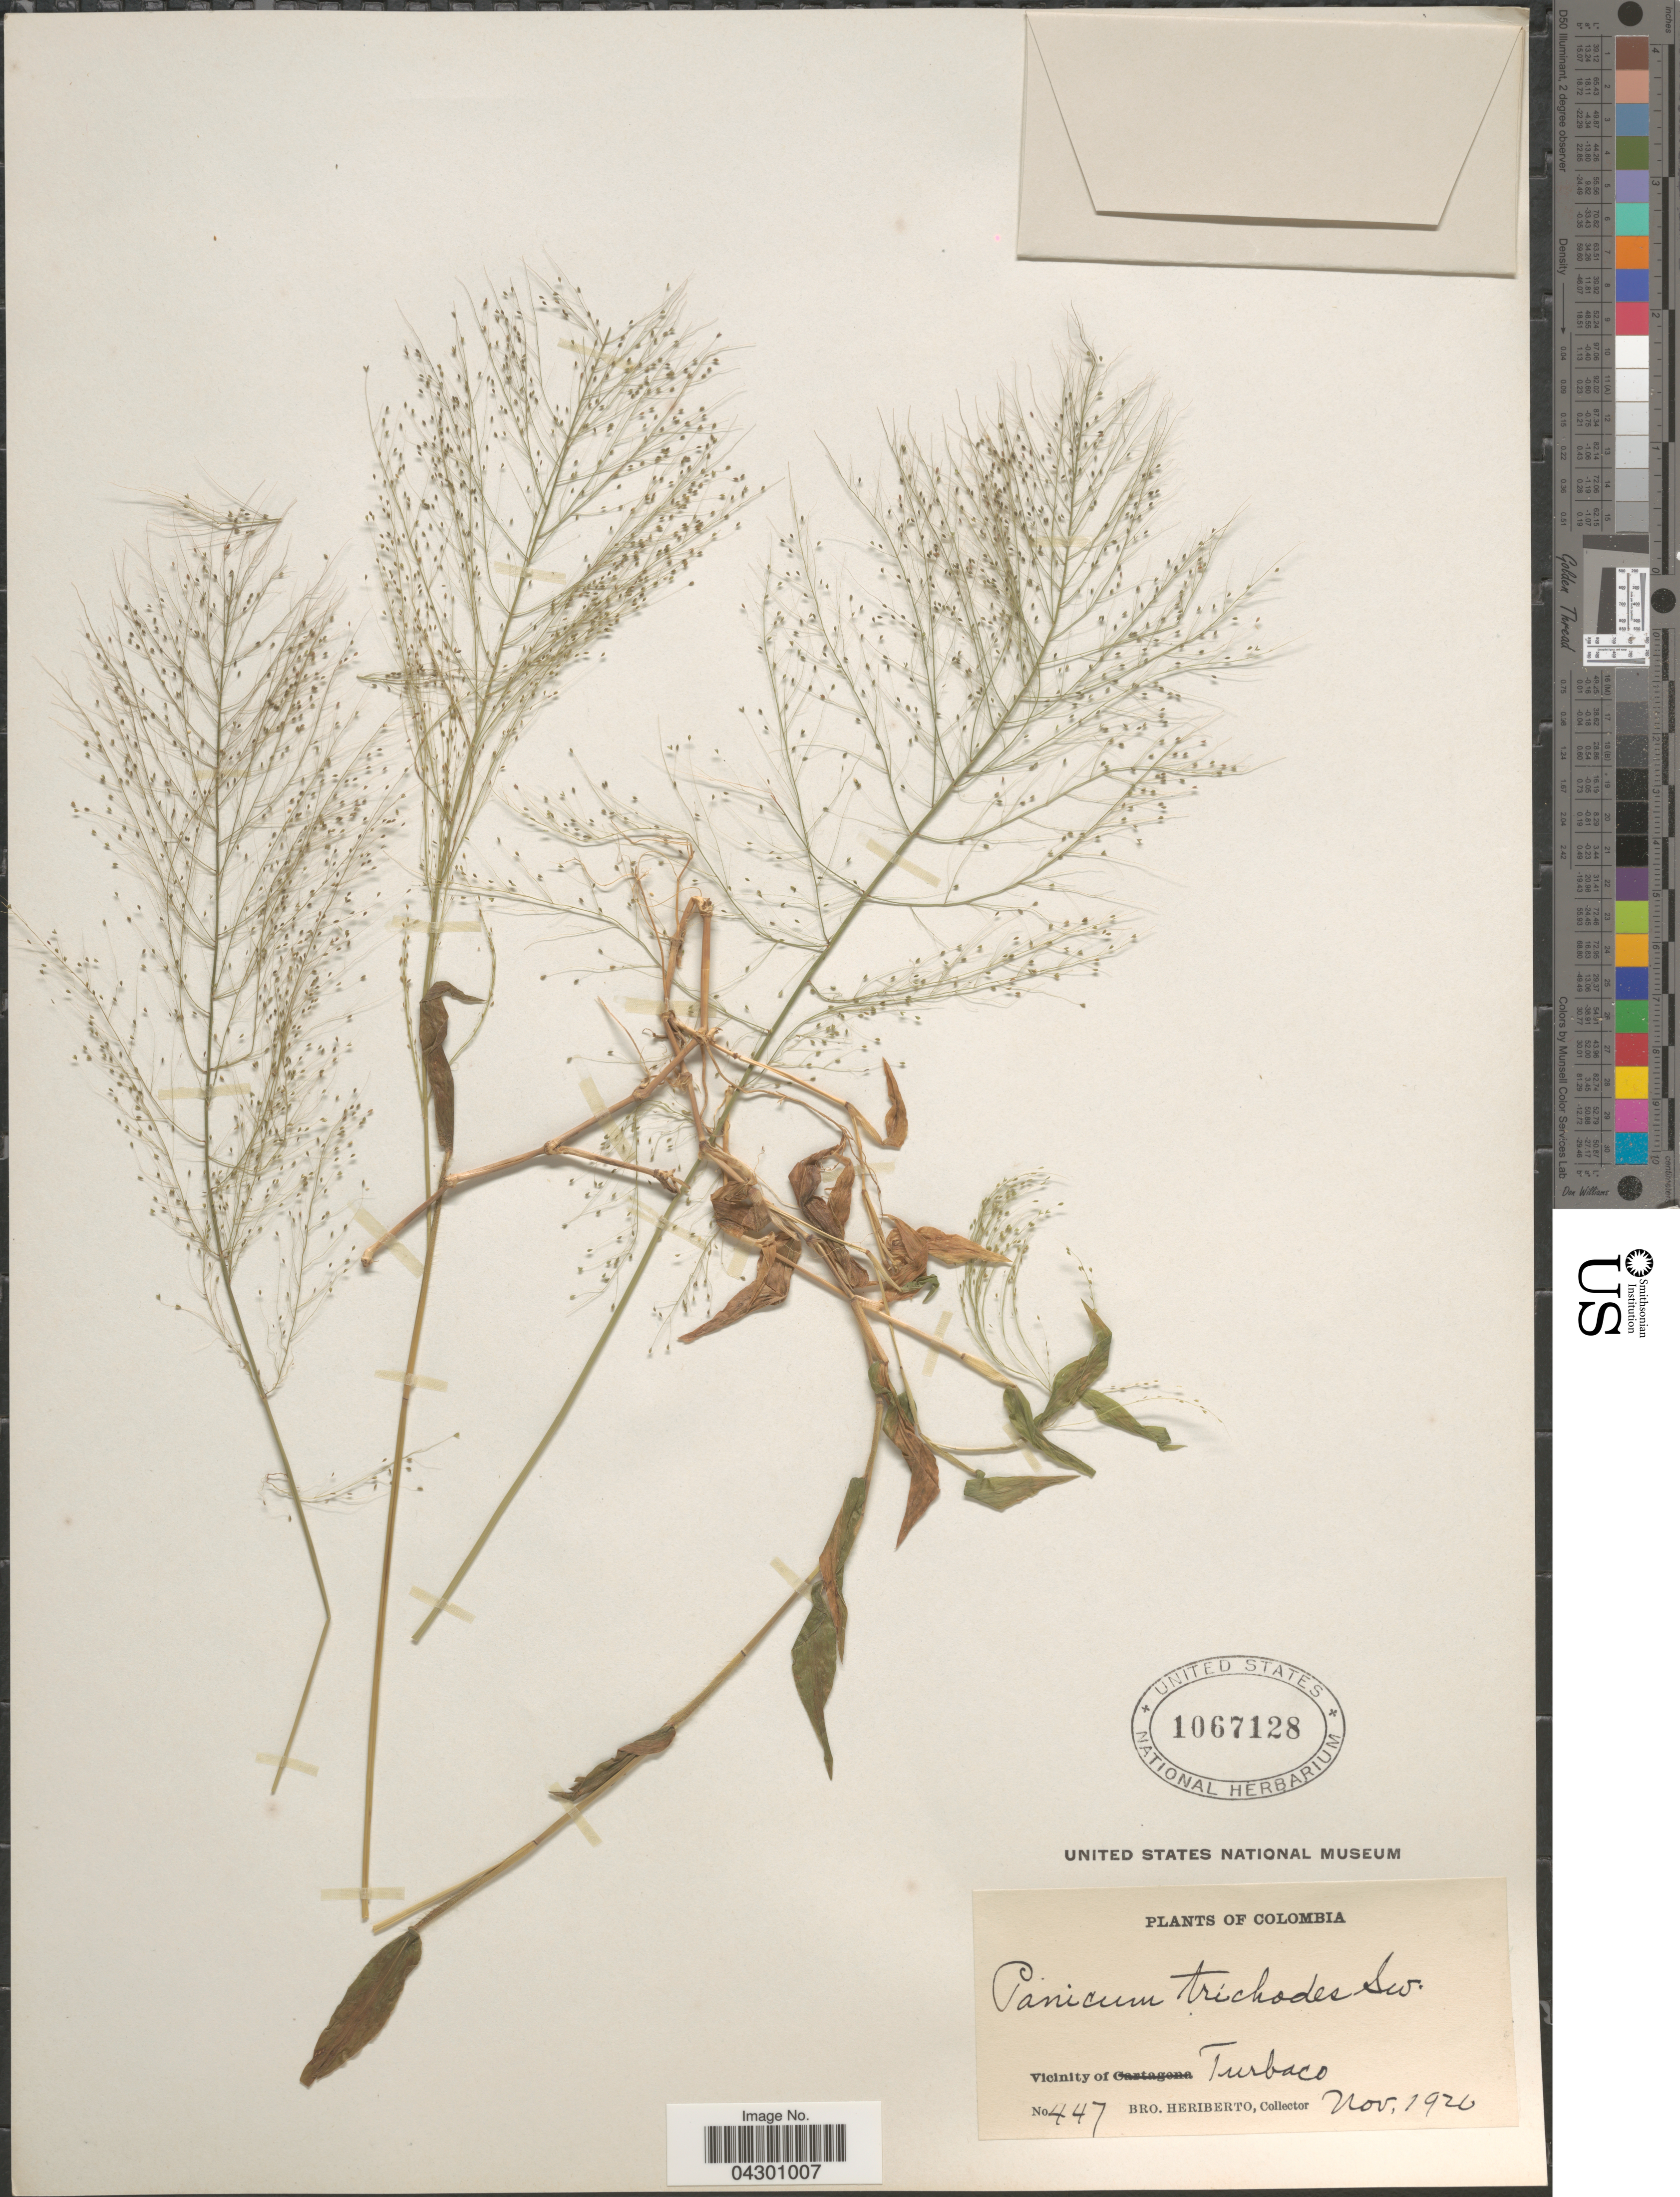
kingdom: Plantae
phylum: Tracheophyta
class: Liliopsida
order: Poales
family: Poaceae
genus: Panicum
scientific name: Panicum trichoides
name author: Sw.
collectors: B. Heriberto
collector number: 447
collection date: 1926-11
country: Colombia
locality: Vicinity of Turbaco.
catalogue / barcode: US 1067128